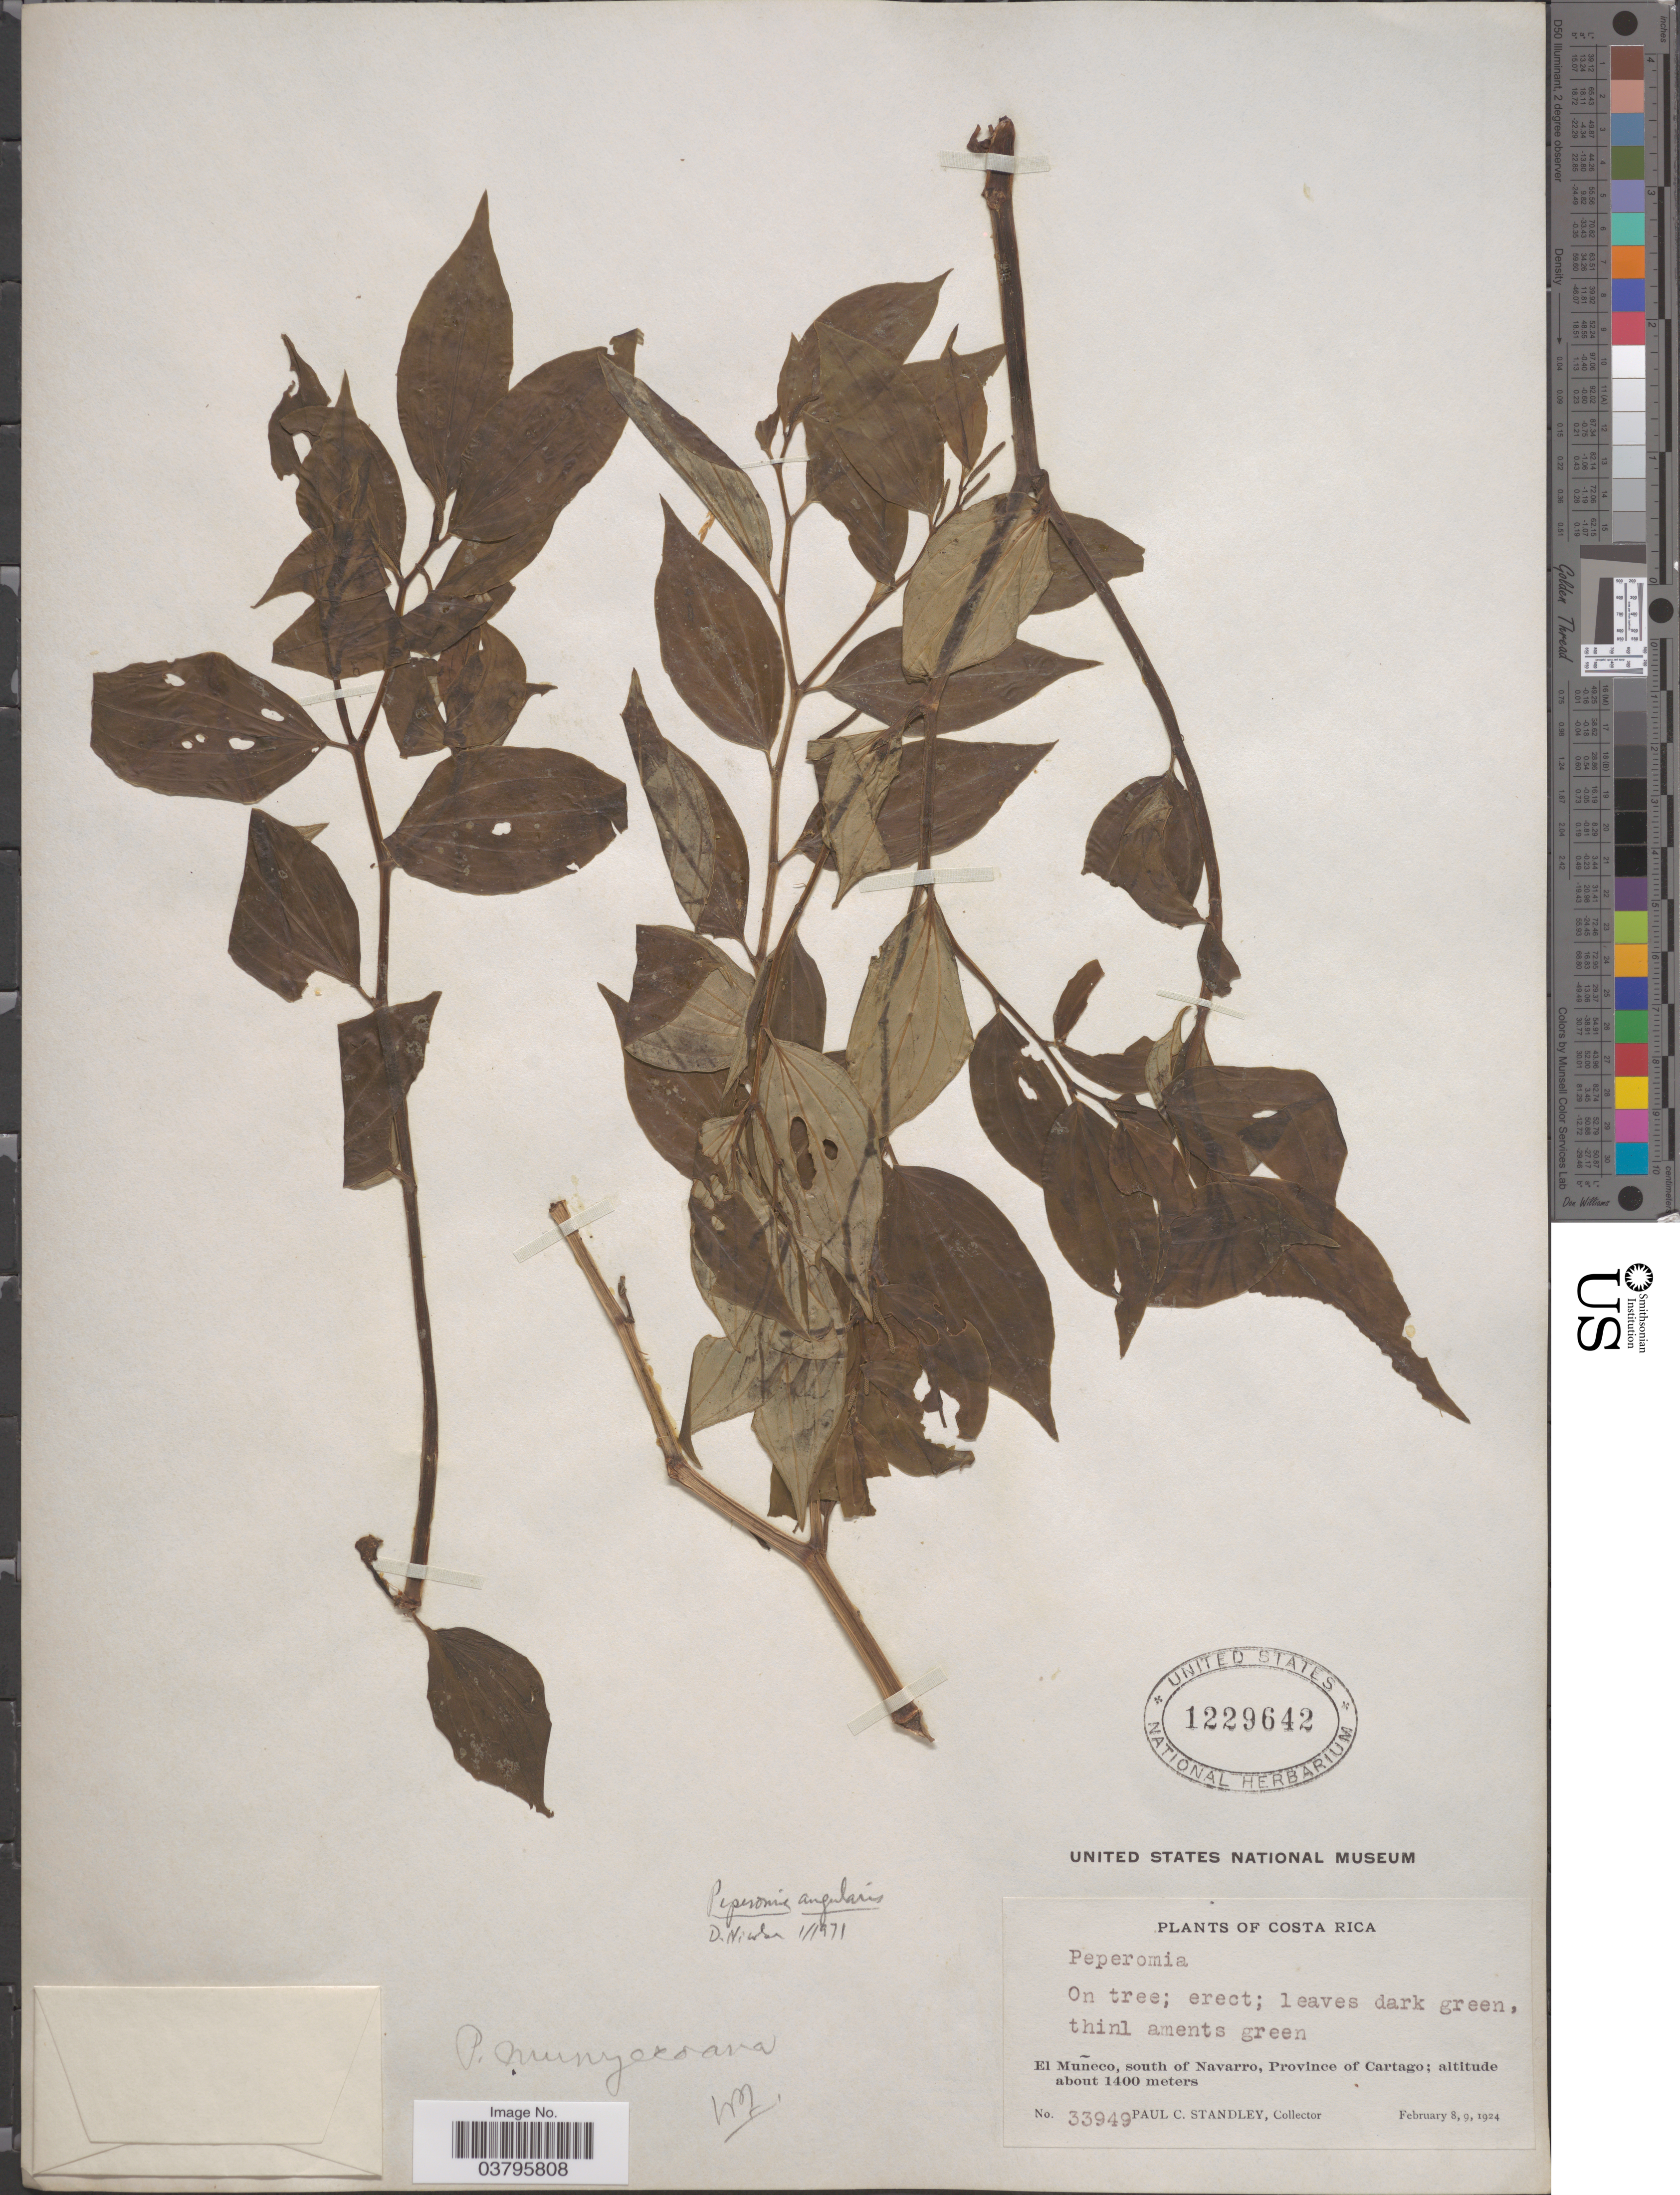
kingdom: Plantae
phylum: Tracheophyta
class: Magnoliopsida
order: Piperales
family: Piperaceae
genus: Peperomia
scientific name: Peperomia elata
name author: C. DC.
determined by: Jiménez, José Estaban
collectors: P. C. Standley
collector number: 33949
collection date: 1924-02-08/1924-02-09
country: Costa Rica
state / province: Cartago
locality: El Muñeco, south of Navarro.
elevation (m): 1400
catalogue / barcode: US 1229642